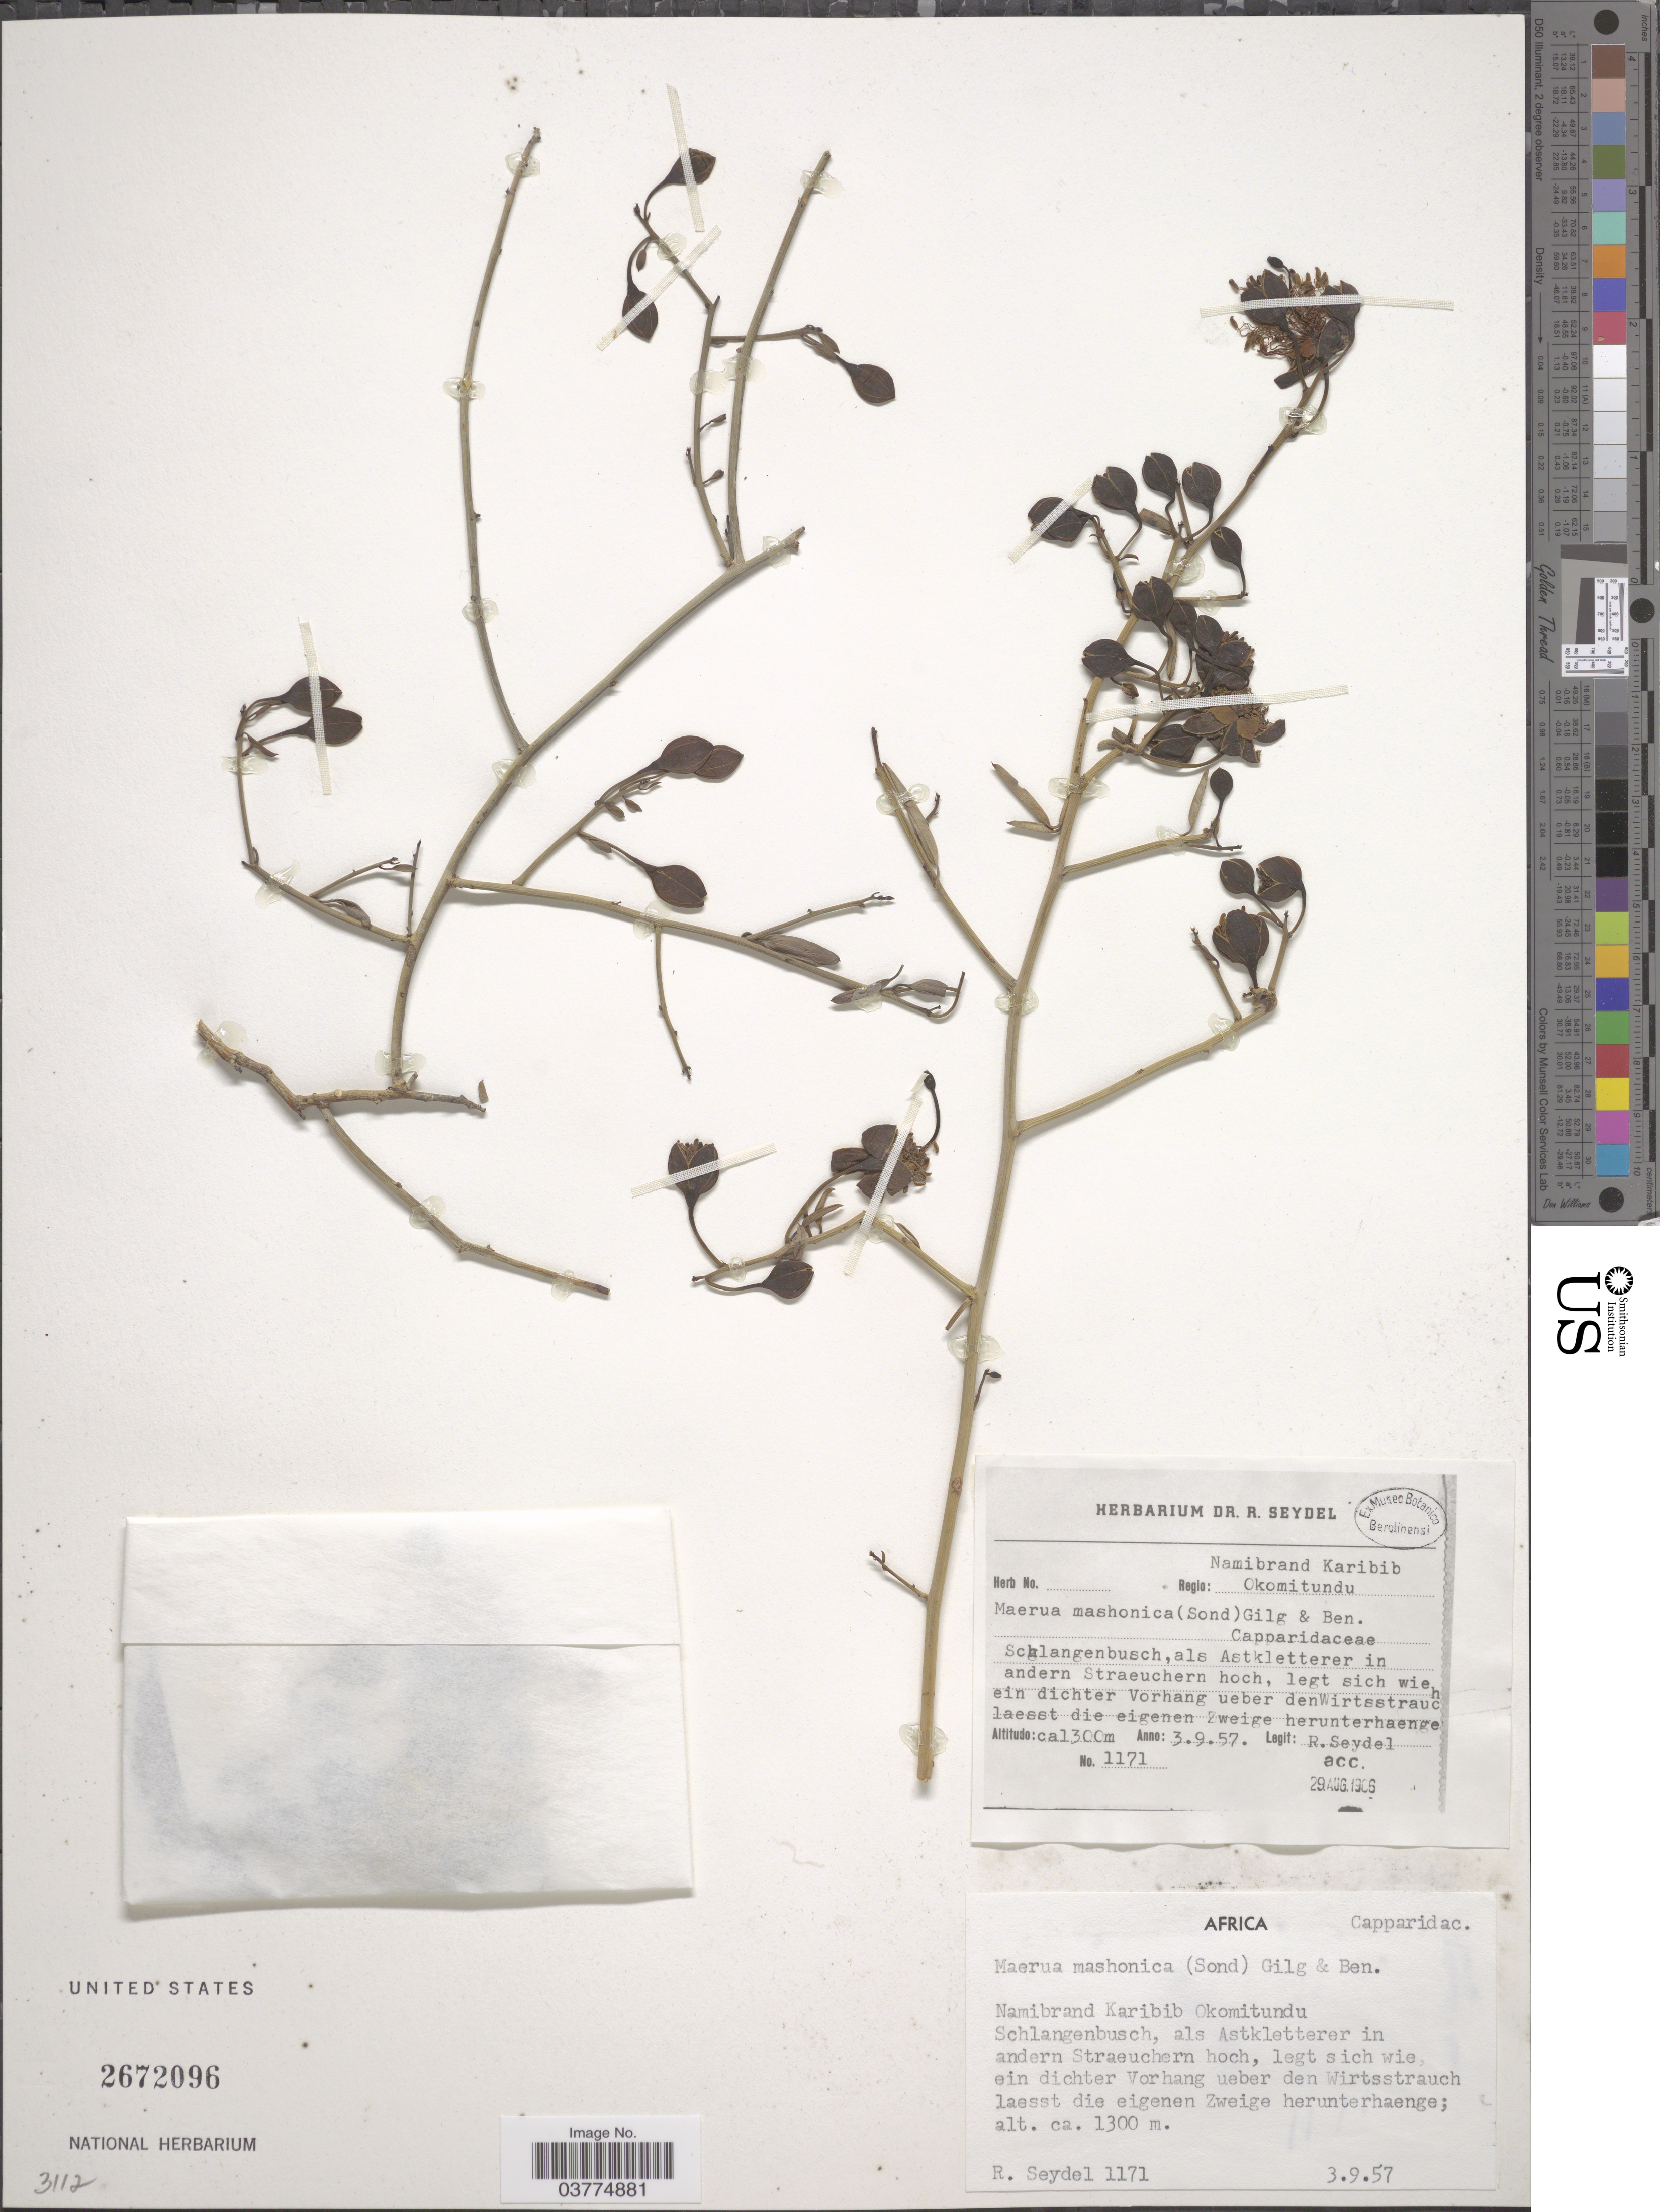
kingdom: Plantae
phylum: Tracheophyta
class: Magnoliopsida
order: Brassicales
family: Capparaceae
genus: Maerua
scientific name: Maerua maschonica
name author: Gilg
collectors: R. Seydel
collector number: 1171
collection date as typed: Transcribed d/m/y: 3/9/57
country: Namibia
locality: Africa. Regio: Namibrand Karibib Okomitundu.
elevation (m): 1300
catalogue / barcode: US 2672096